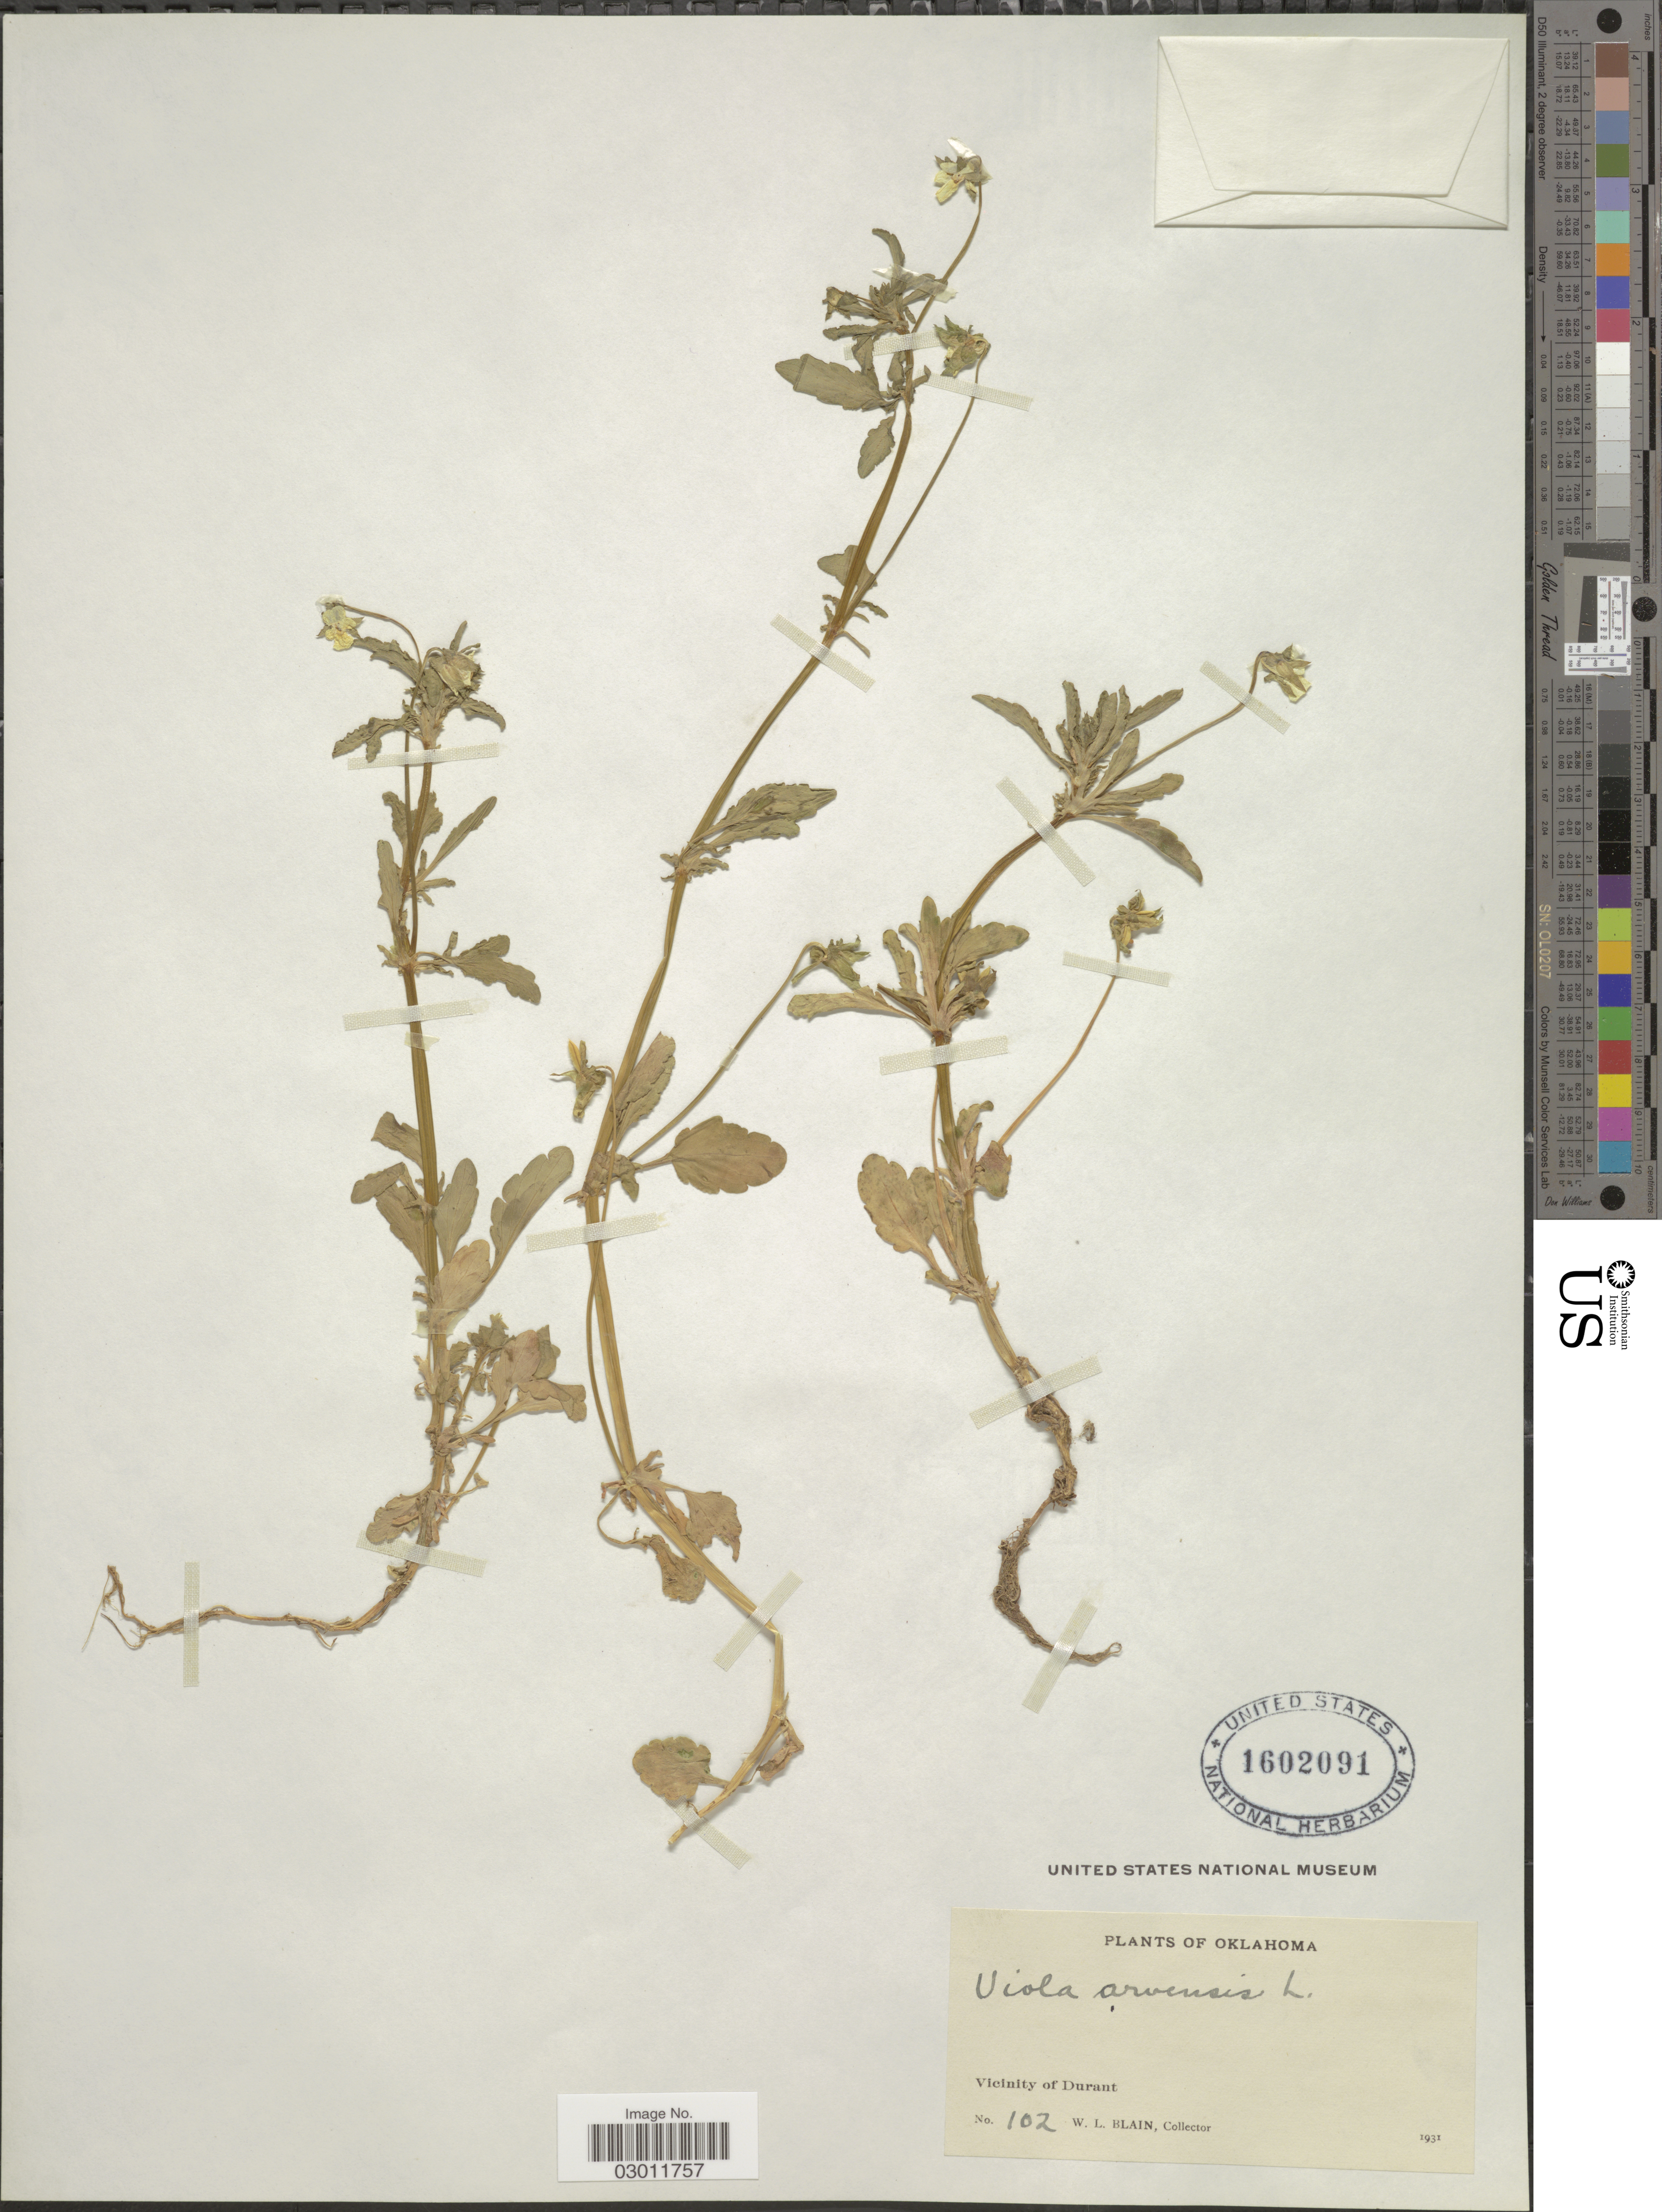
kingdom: Plantae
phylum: Tracheophyta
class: Magnoliopsida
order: Malpighiales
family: Violaceae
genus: Viola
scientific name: Viola arvensis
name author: Murray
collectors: W. Blain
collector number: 102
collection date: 1931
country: United States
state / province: Oklahoma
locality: Vicinity of Durant.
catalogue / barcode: US 1602091